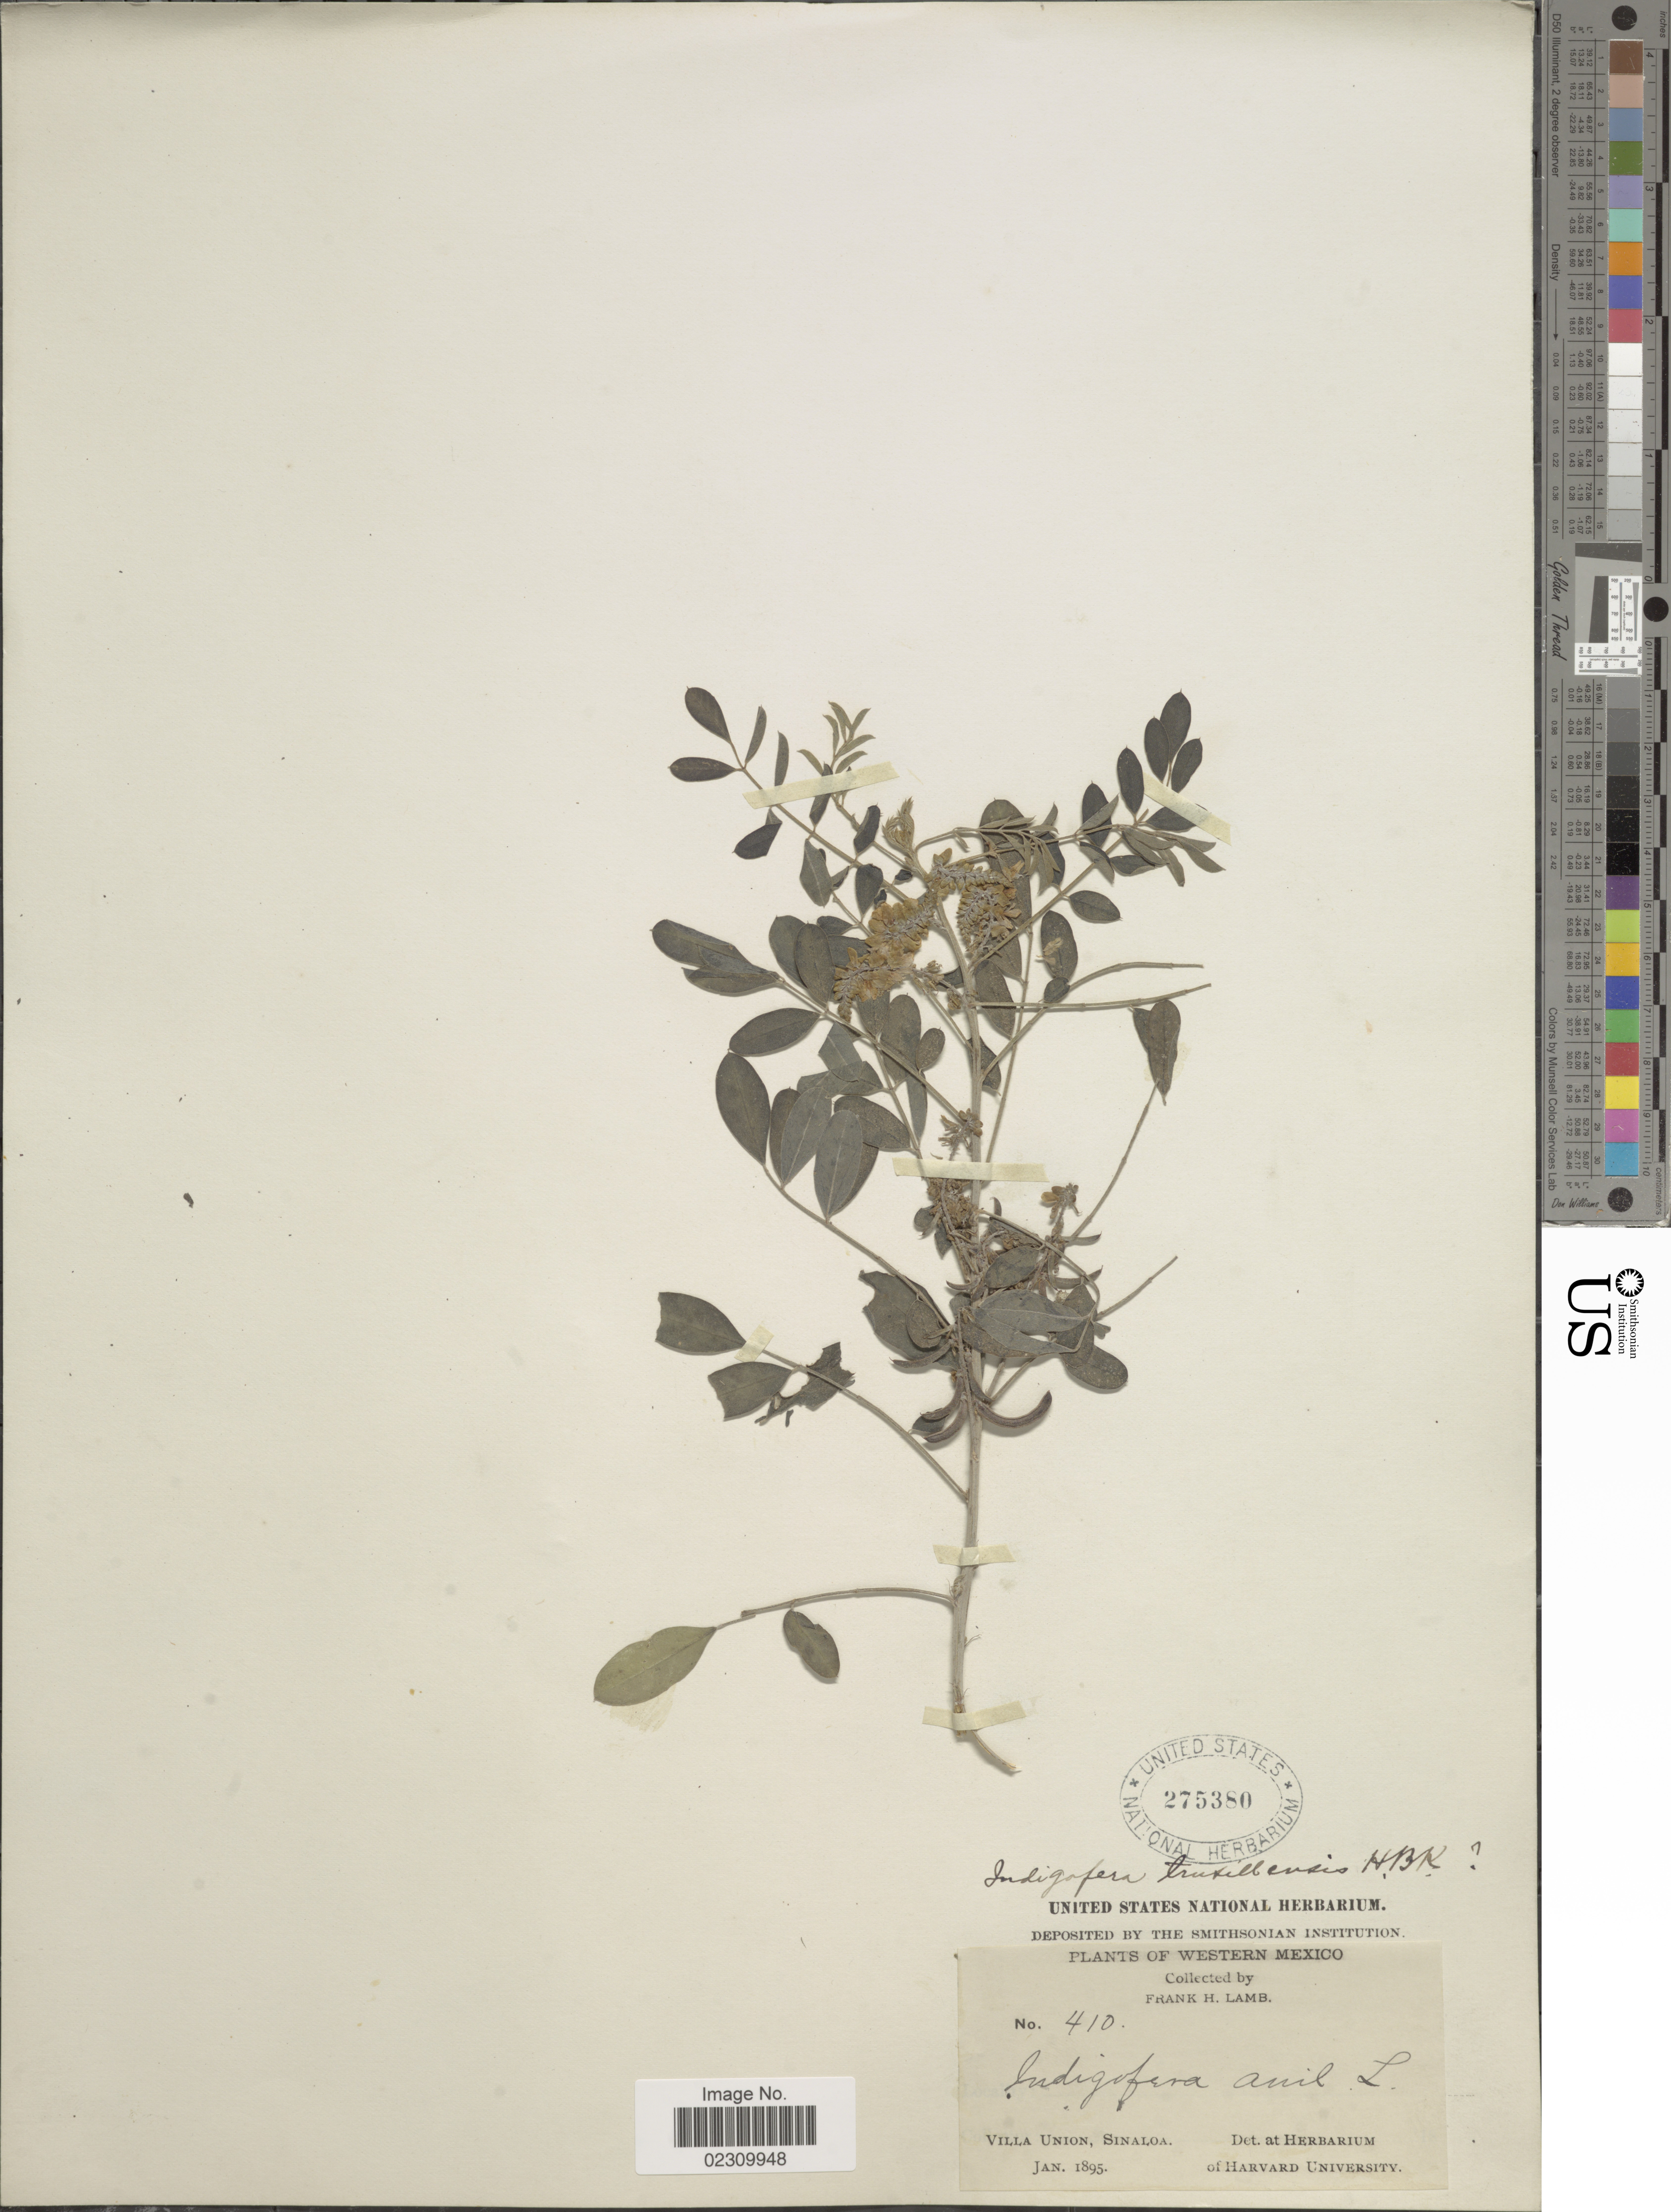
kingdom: Plantae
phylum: Tracheophyta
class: Magnoliopsida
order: Fabales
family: Fabaceae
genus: Indigofera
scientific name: Indigofera suffruticosa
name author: Mill.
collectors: F. H. Lamb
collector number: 410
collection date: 1895-01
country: Mexico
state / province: Sinaloa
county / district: Mazatlán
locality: Villa Unión.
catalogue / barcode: US 275380